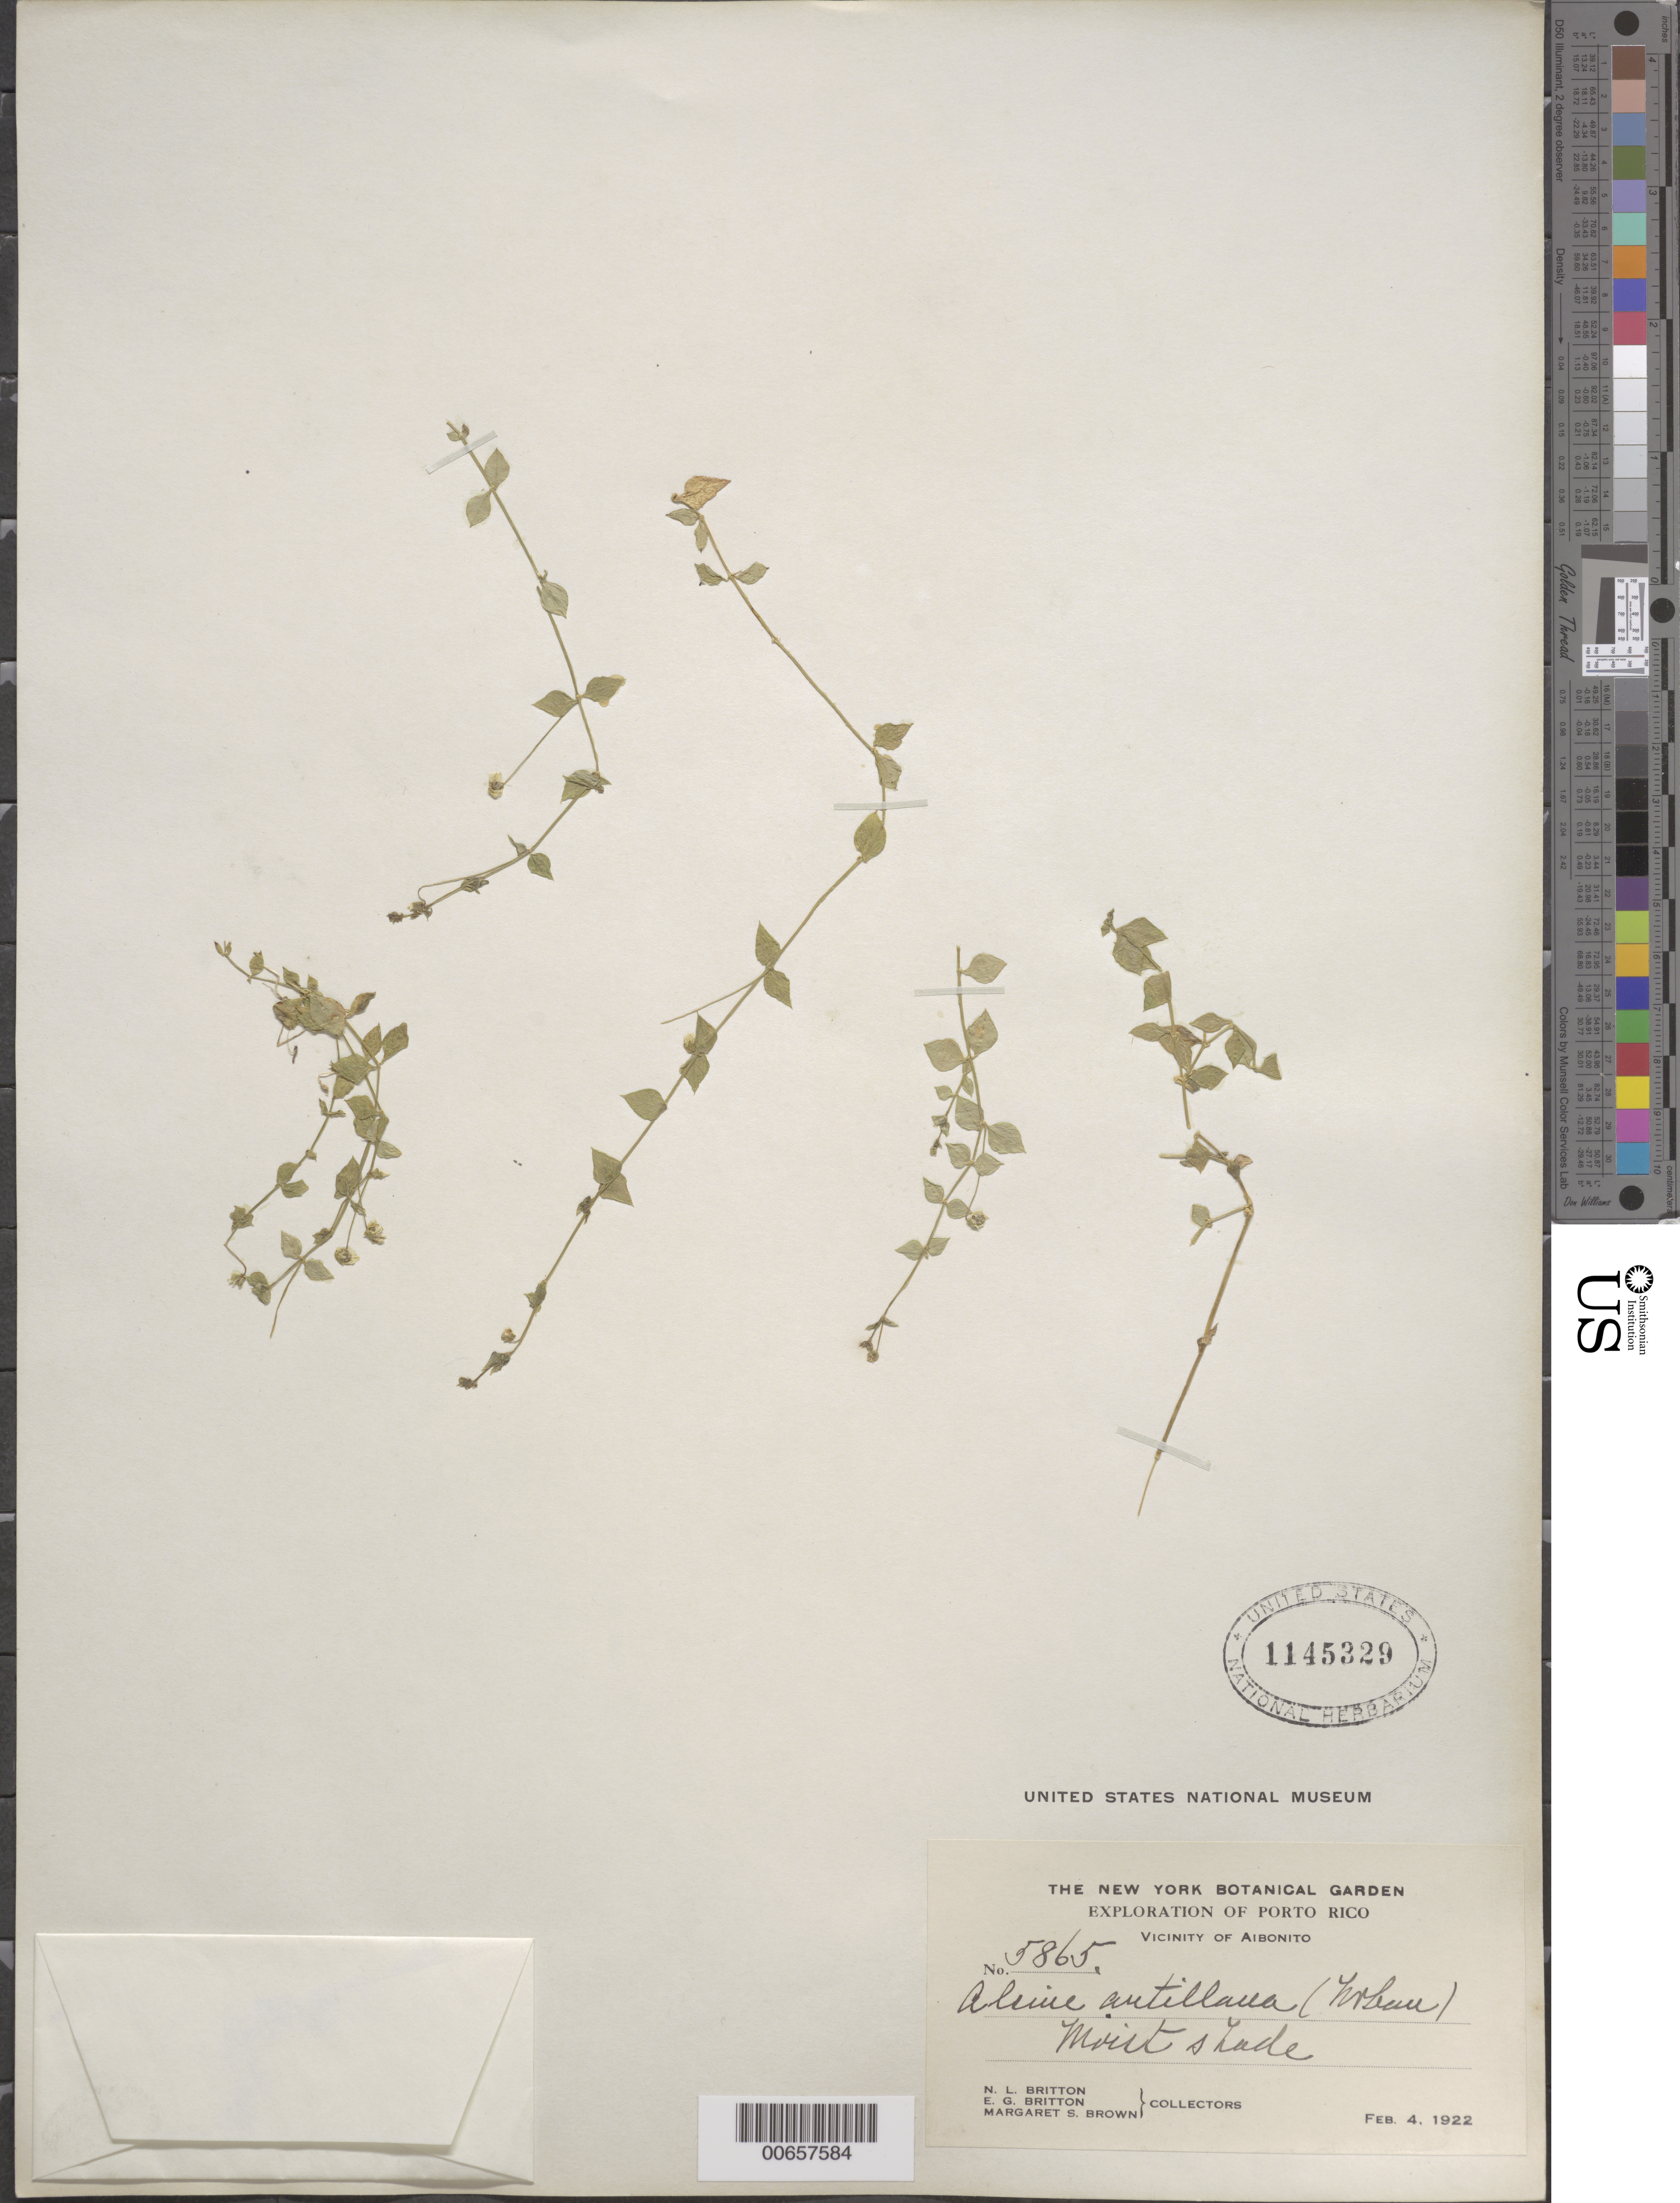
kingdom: Plantae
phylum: Tracheophyta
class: Magnoliopsida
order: Caryophyllales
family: Caryophyllaceae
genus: Alsine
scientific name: Alsine antillana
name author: Urb.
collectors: N. Britton, E. G. Britton & M. S. Brown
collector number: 5865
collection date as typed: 04 Feb 1922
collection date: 1922-02-04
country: Puerto Rico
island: Greater Antilles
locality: Aibonito, vic of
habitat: Moist shade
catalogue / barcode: US 1145329